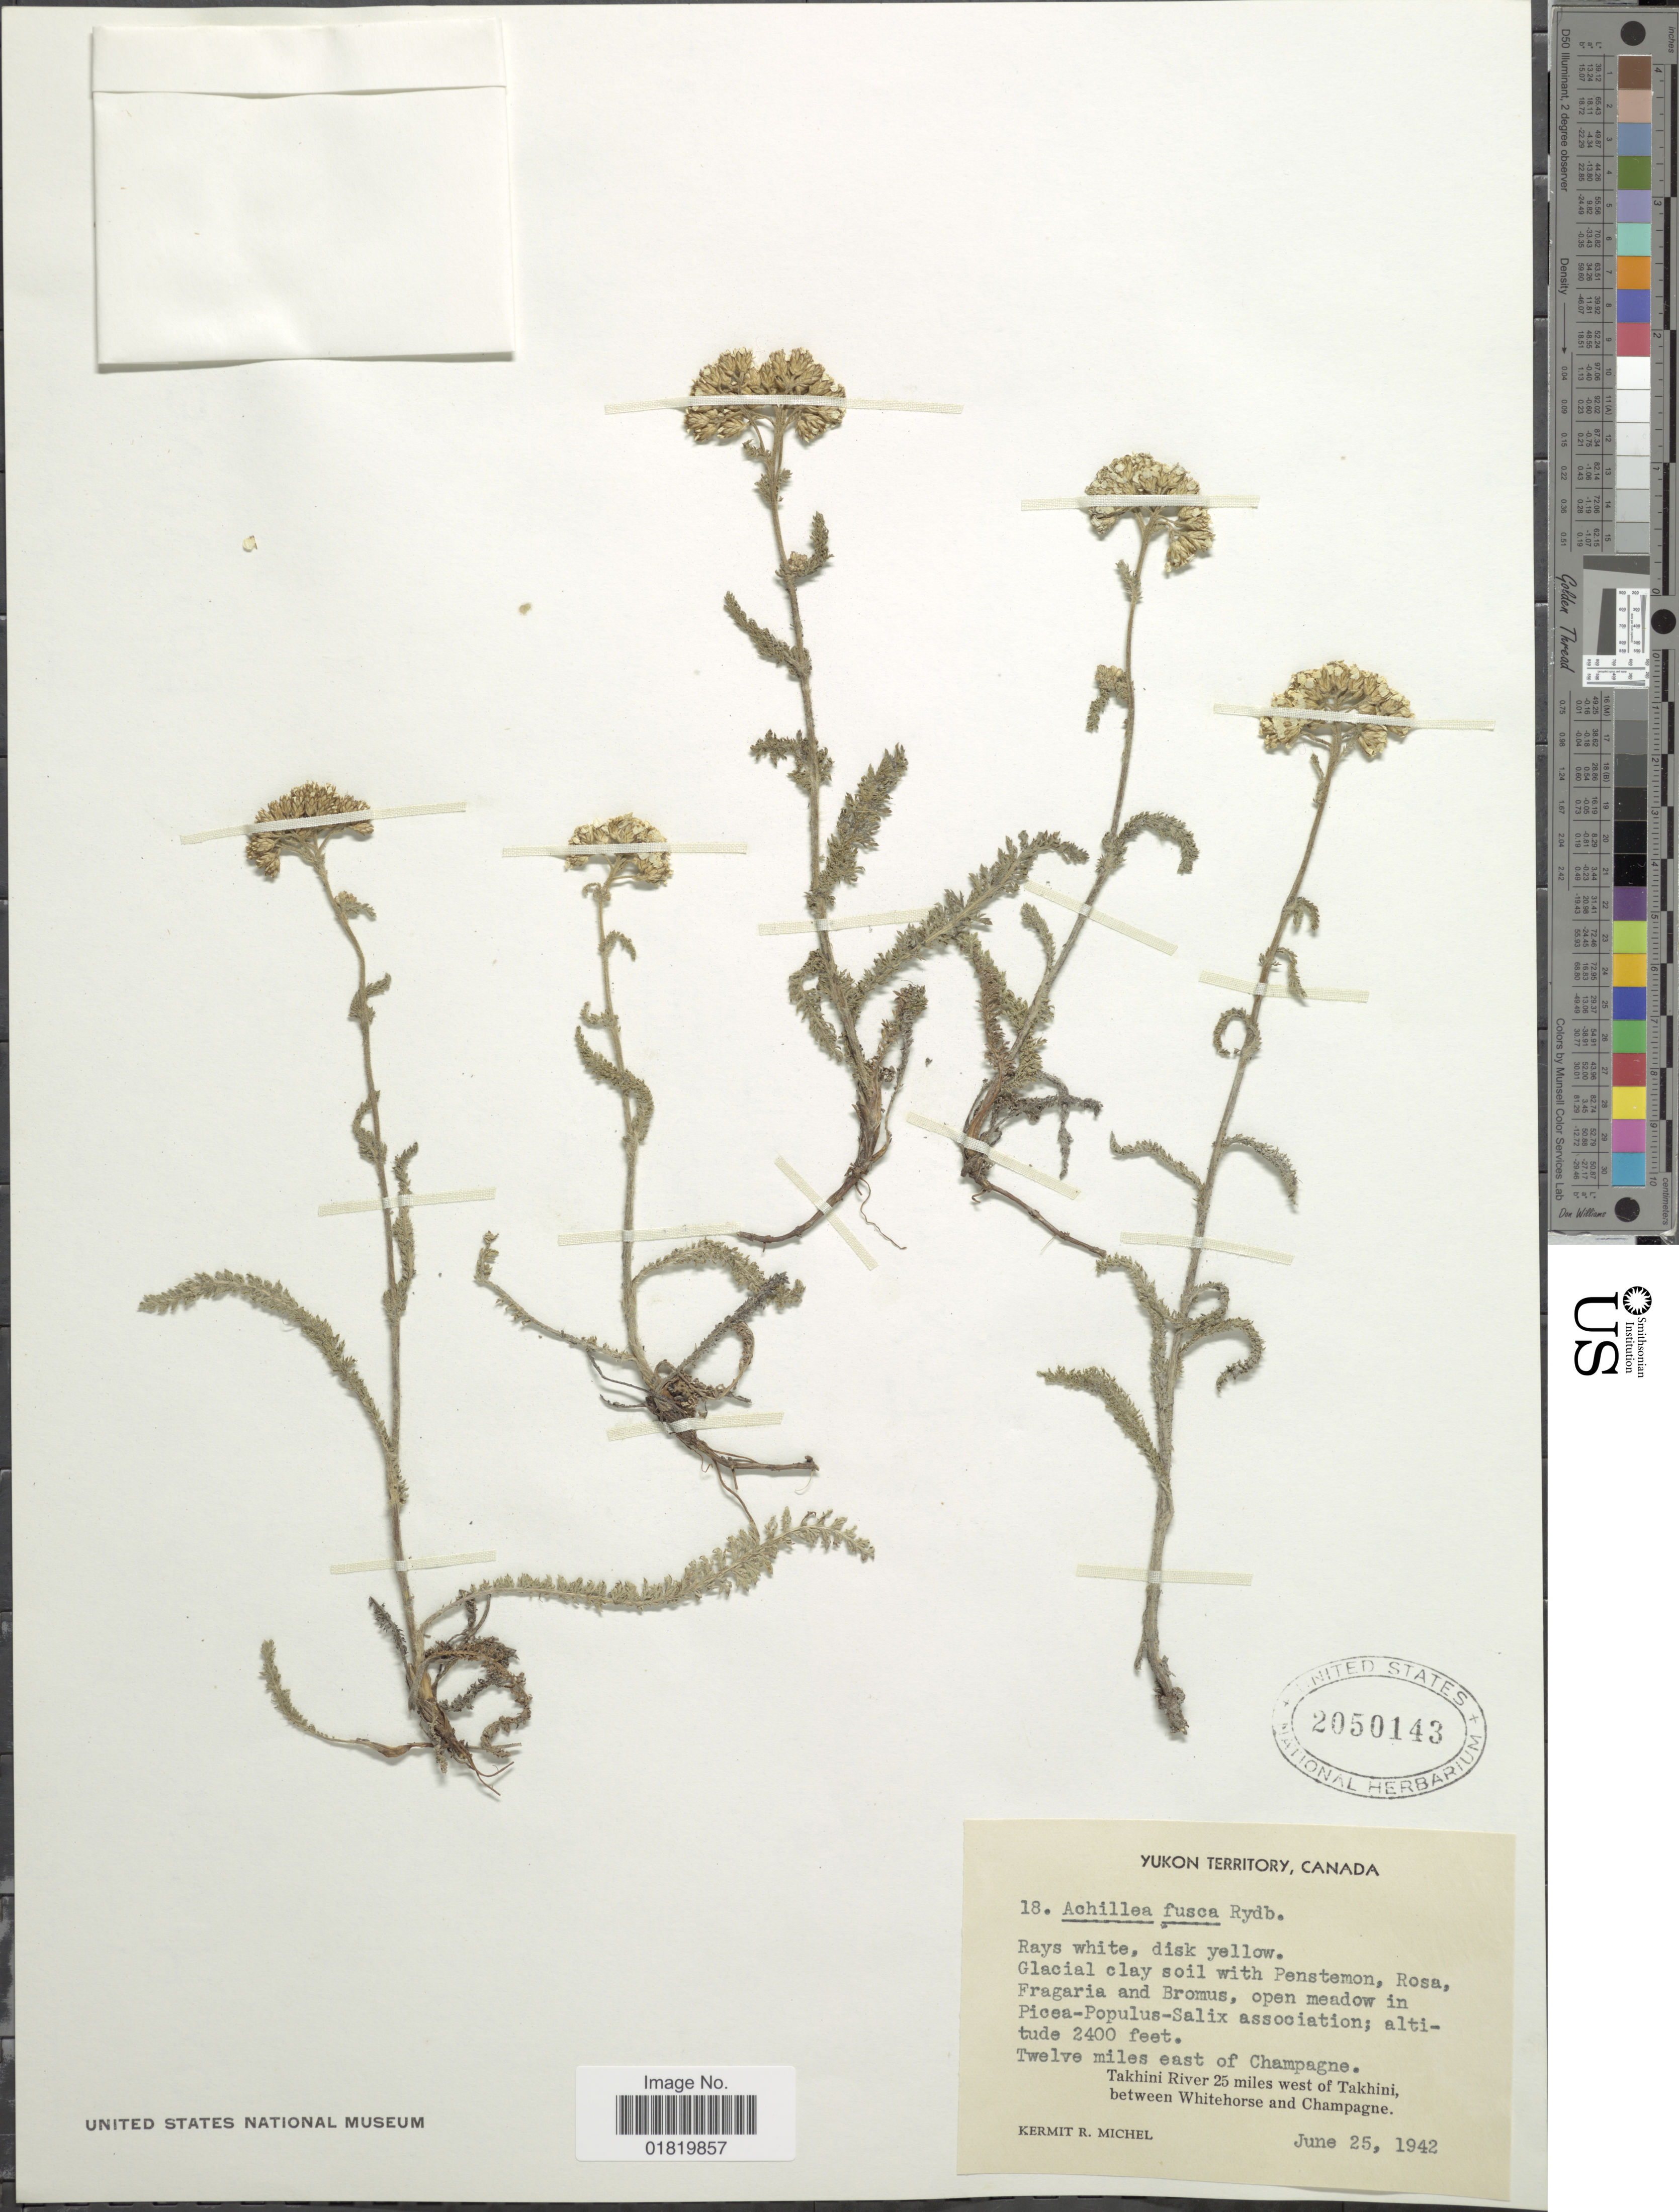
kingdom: Plantae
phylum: Tracheophyta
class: Magnoliopsida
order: Asterales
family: Asteraceae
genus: Achillea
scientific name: Achillea fusca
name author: Rydb.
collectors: K. Michel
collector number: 18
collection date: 1942-06-25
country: Canada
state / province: Yukon Territory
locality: Twelve miles east of Champagne. Takhini River 25 miles west of Takhini, between Whitehorse and Champagne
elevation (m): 732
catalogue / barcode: US 2050143